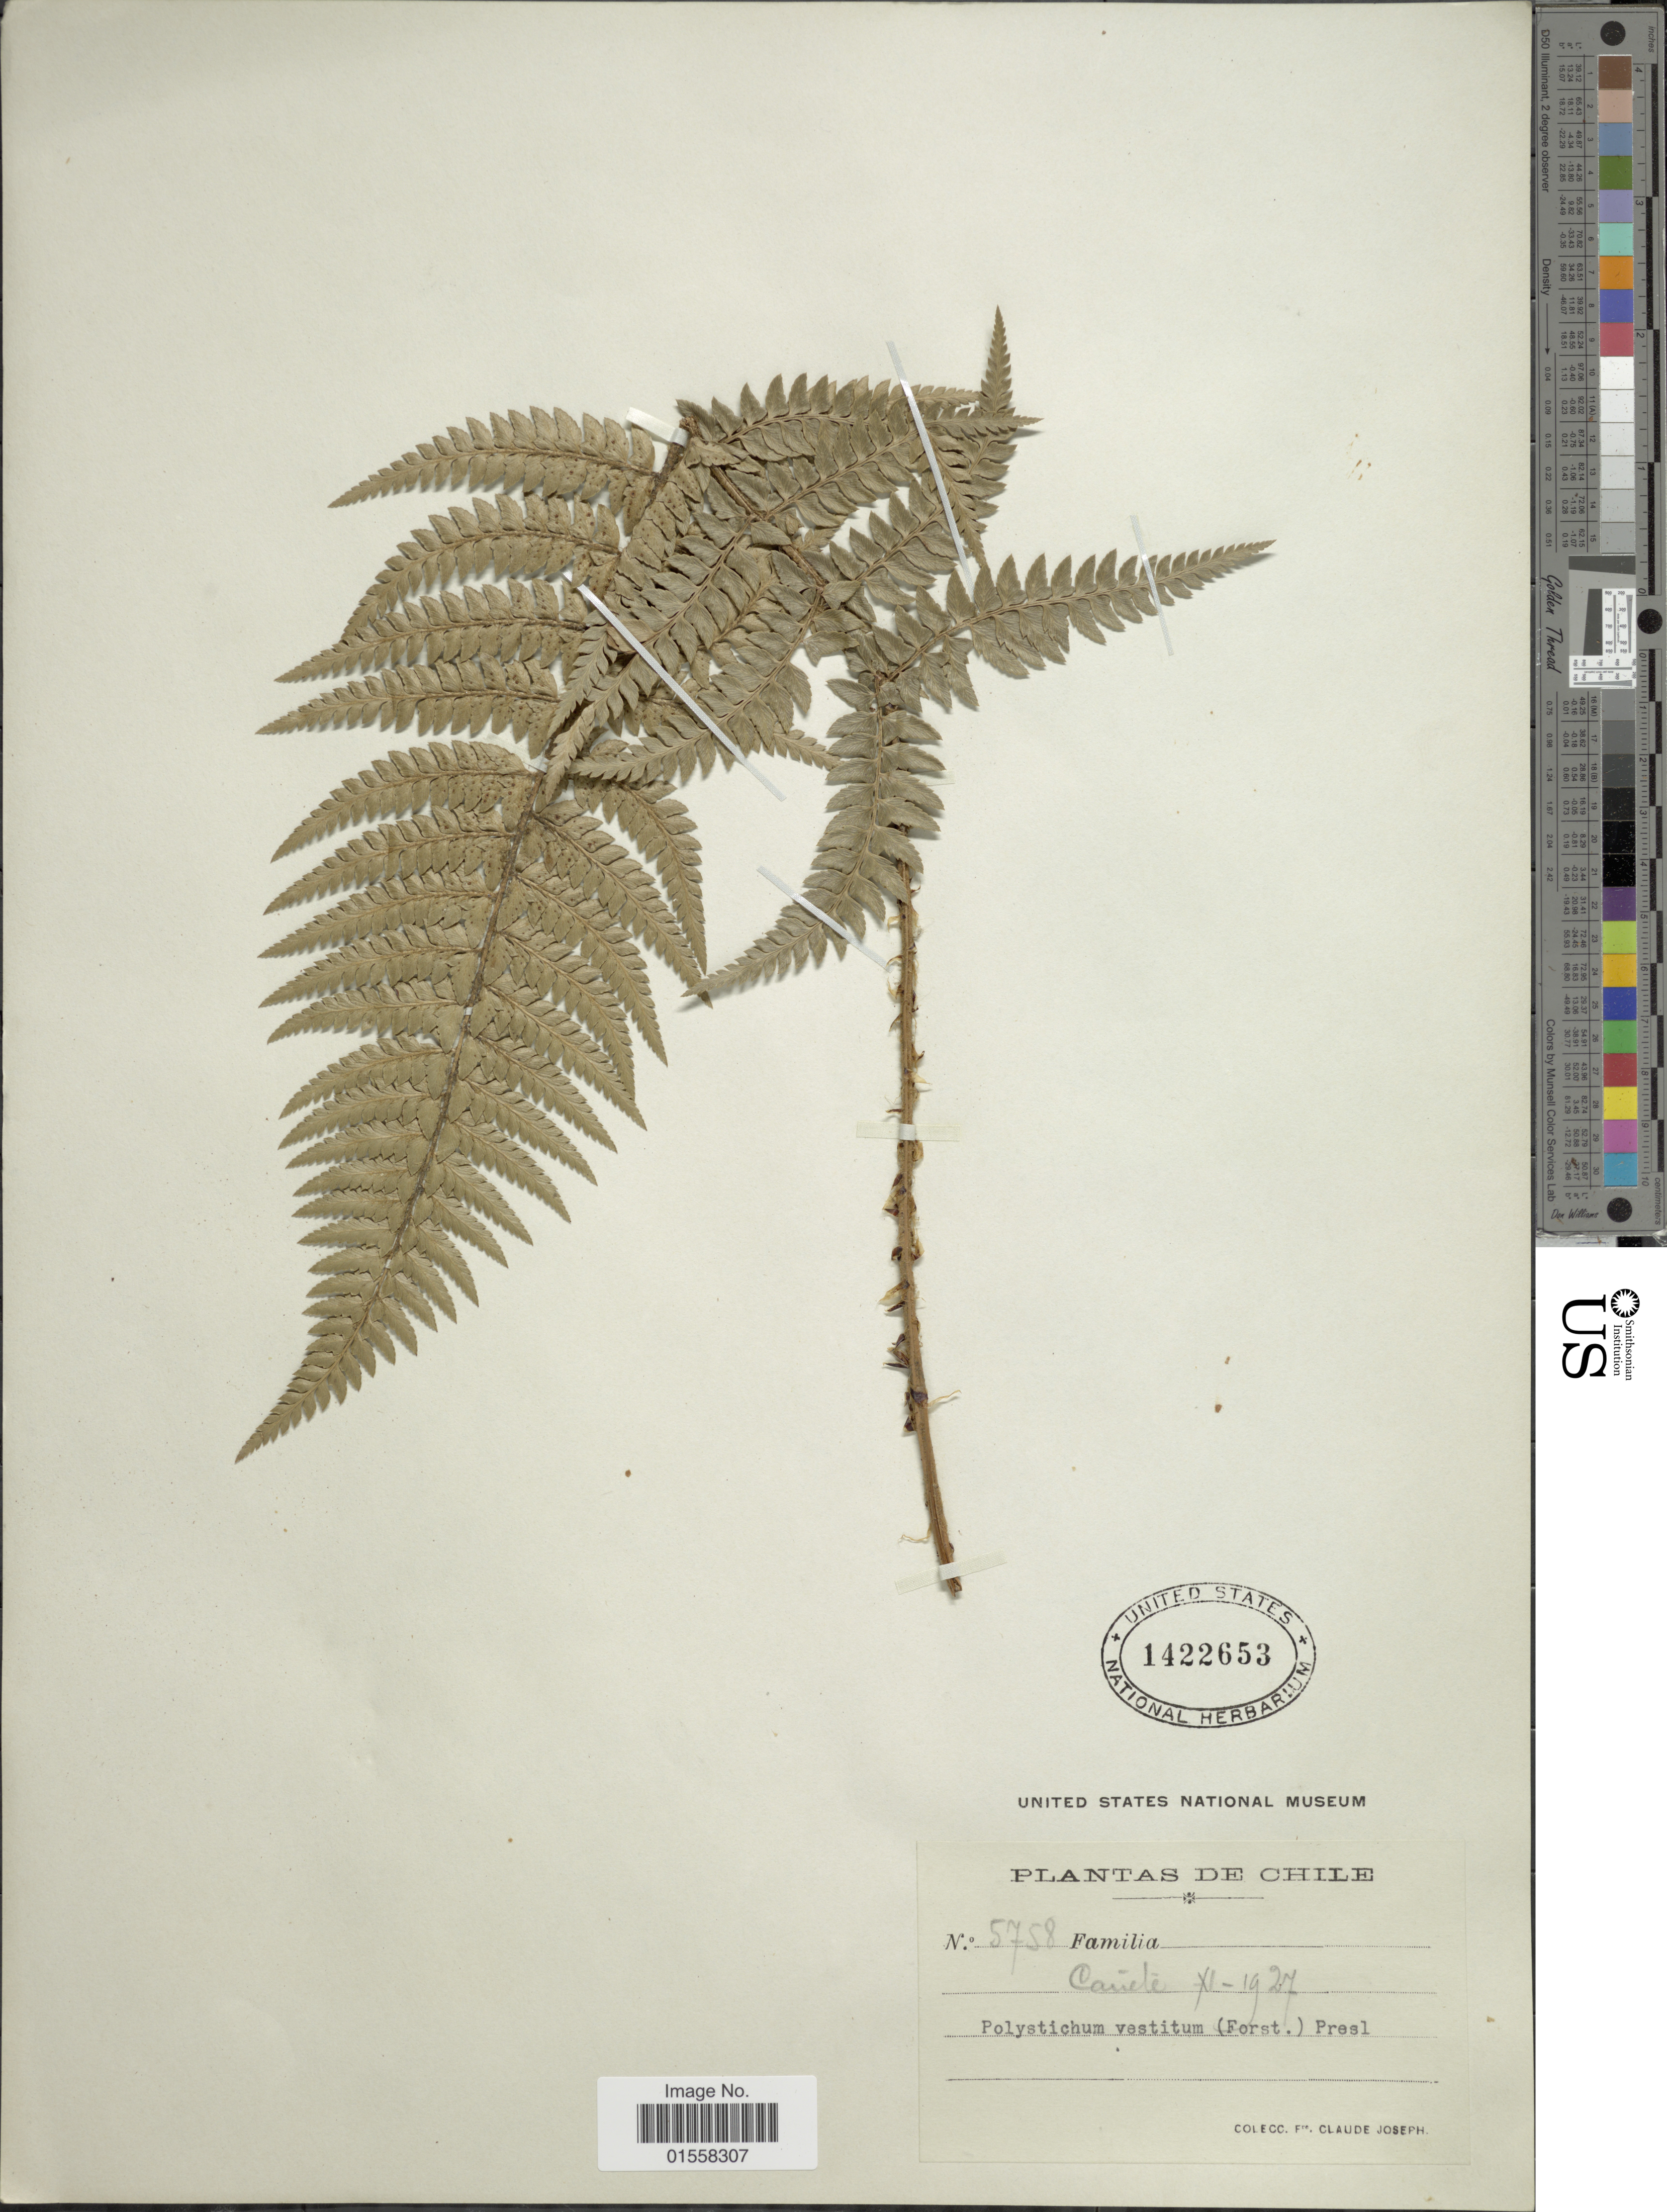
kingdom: Plantae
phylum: Tracheophyta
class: Polypodiopsida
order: Polypodiales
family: Dryopteridaceae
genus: Polystichum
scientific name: Polystichum chilense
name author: (Christ) Diels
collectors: Bro. Claude-Joseph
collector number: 5758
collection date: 1927-11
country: Chile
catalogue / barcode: US 1422653